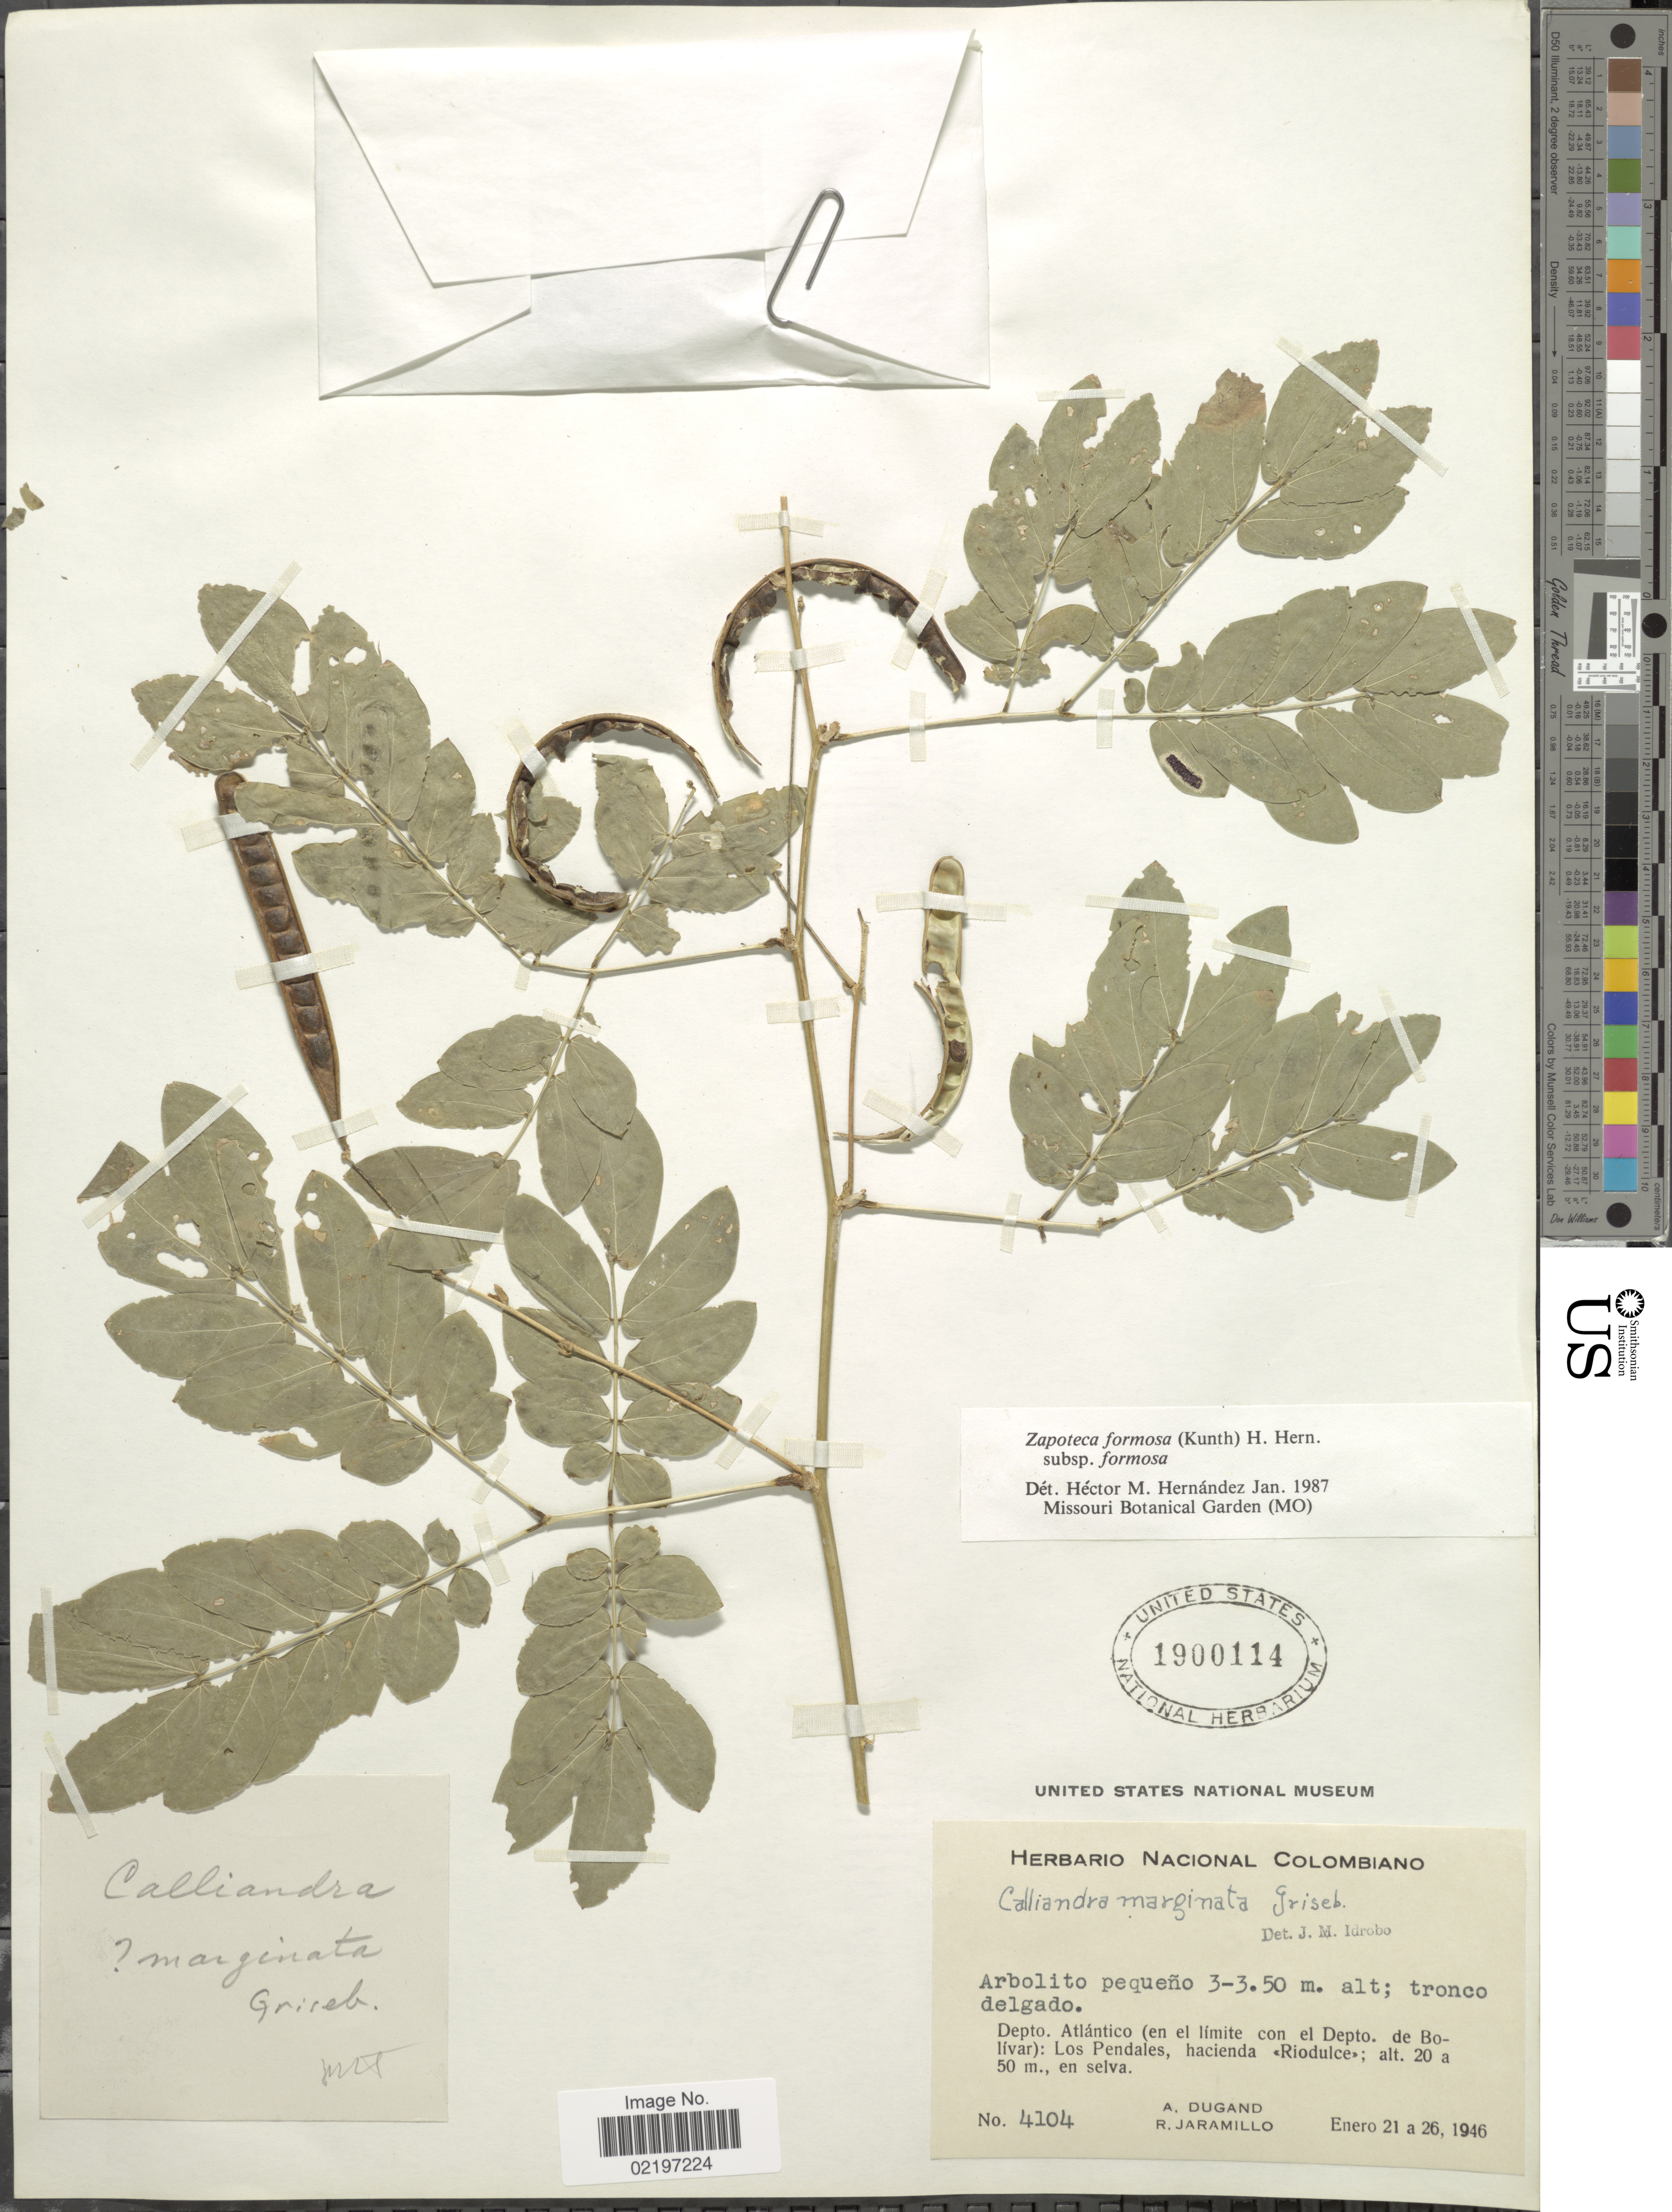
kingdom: Plantae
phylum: Tracheophyta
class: Magnoliopsida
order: Fabales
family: Fabaceae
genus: Zapoteca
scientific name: Zapoteca formosa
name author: (Kunth) H.M. Hern.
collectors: A. Dugand & R. Jaramillo M.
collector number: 4104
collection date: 1946-01-21/1946-01-26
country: Colombia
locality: Depto. Atlantico (en el limite con el Depto. de Bolivar): Los Pendales, hacienda <<Riodulce>>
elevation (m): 20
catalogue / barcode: US 1900114